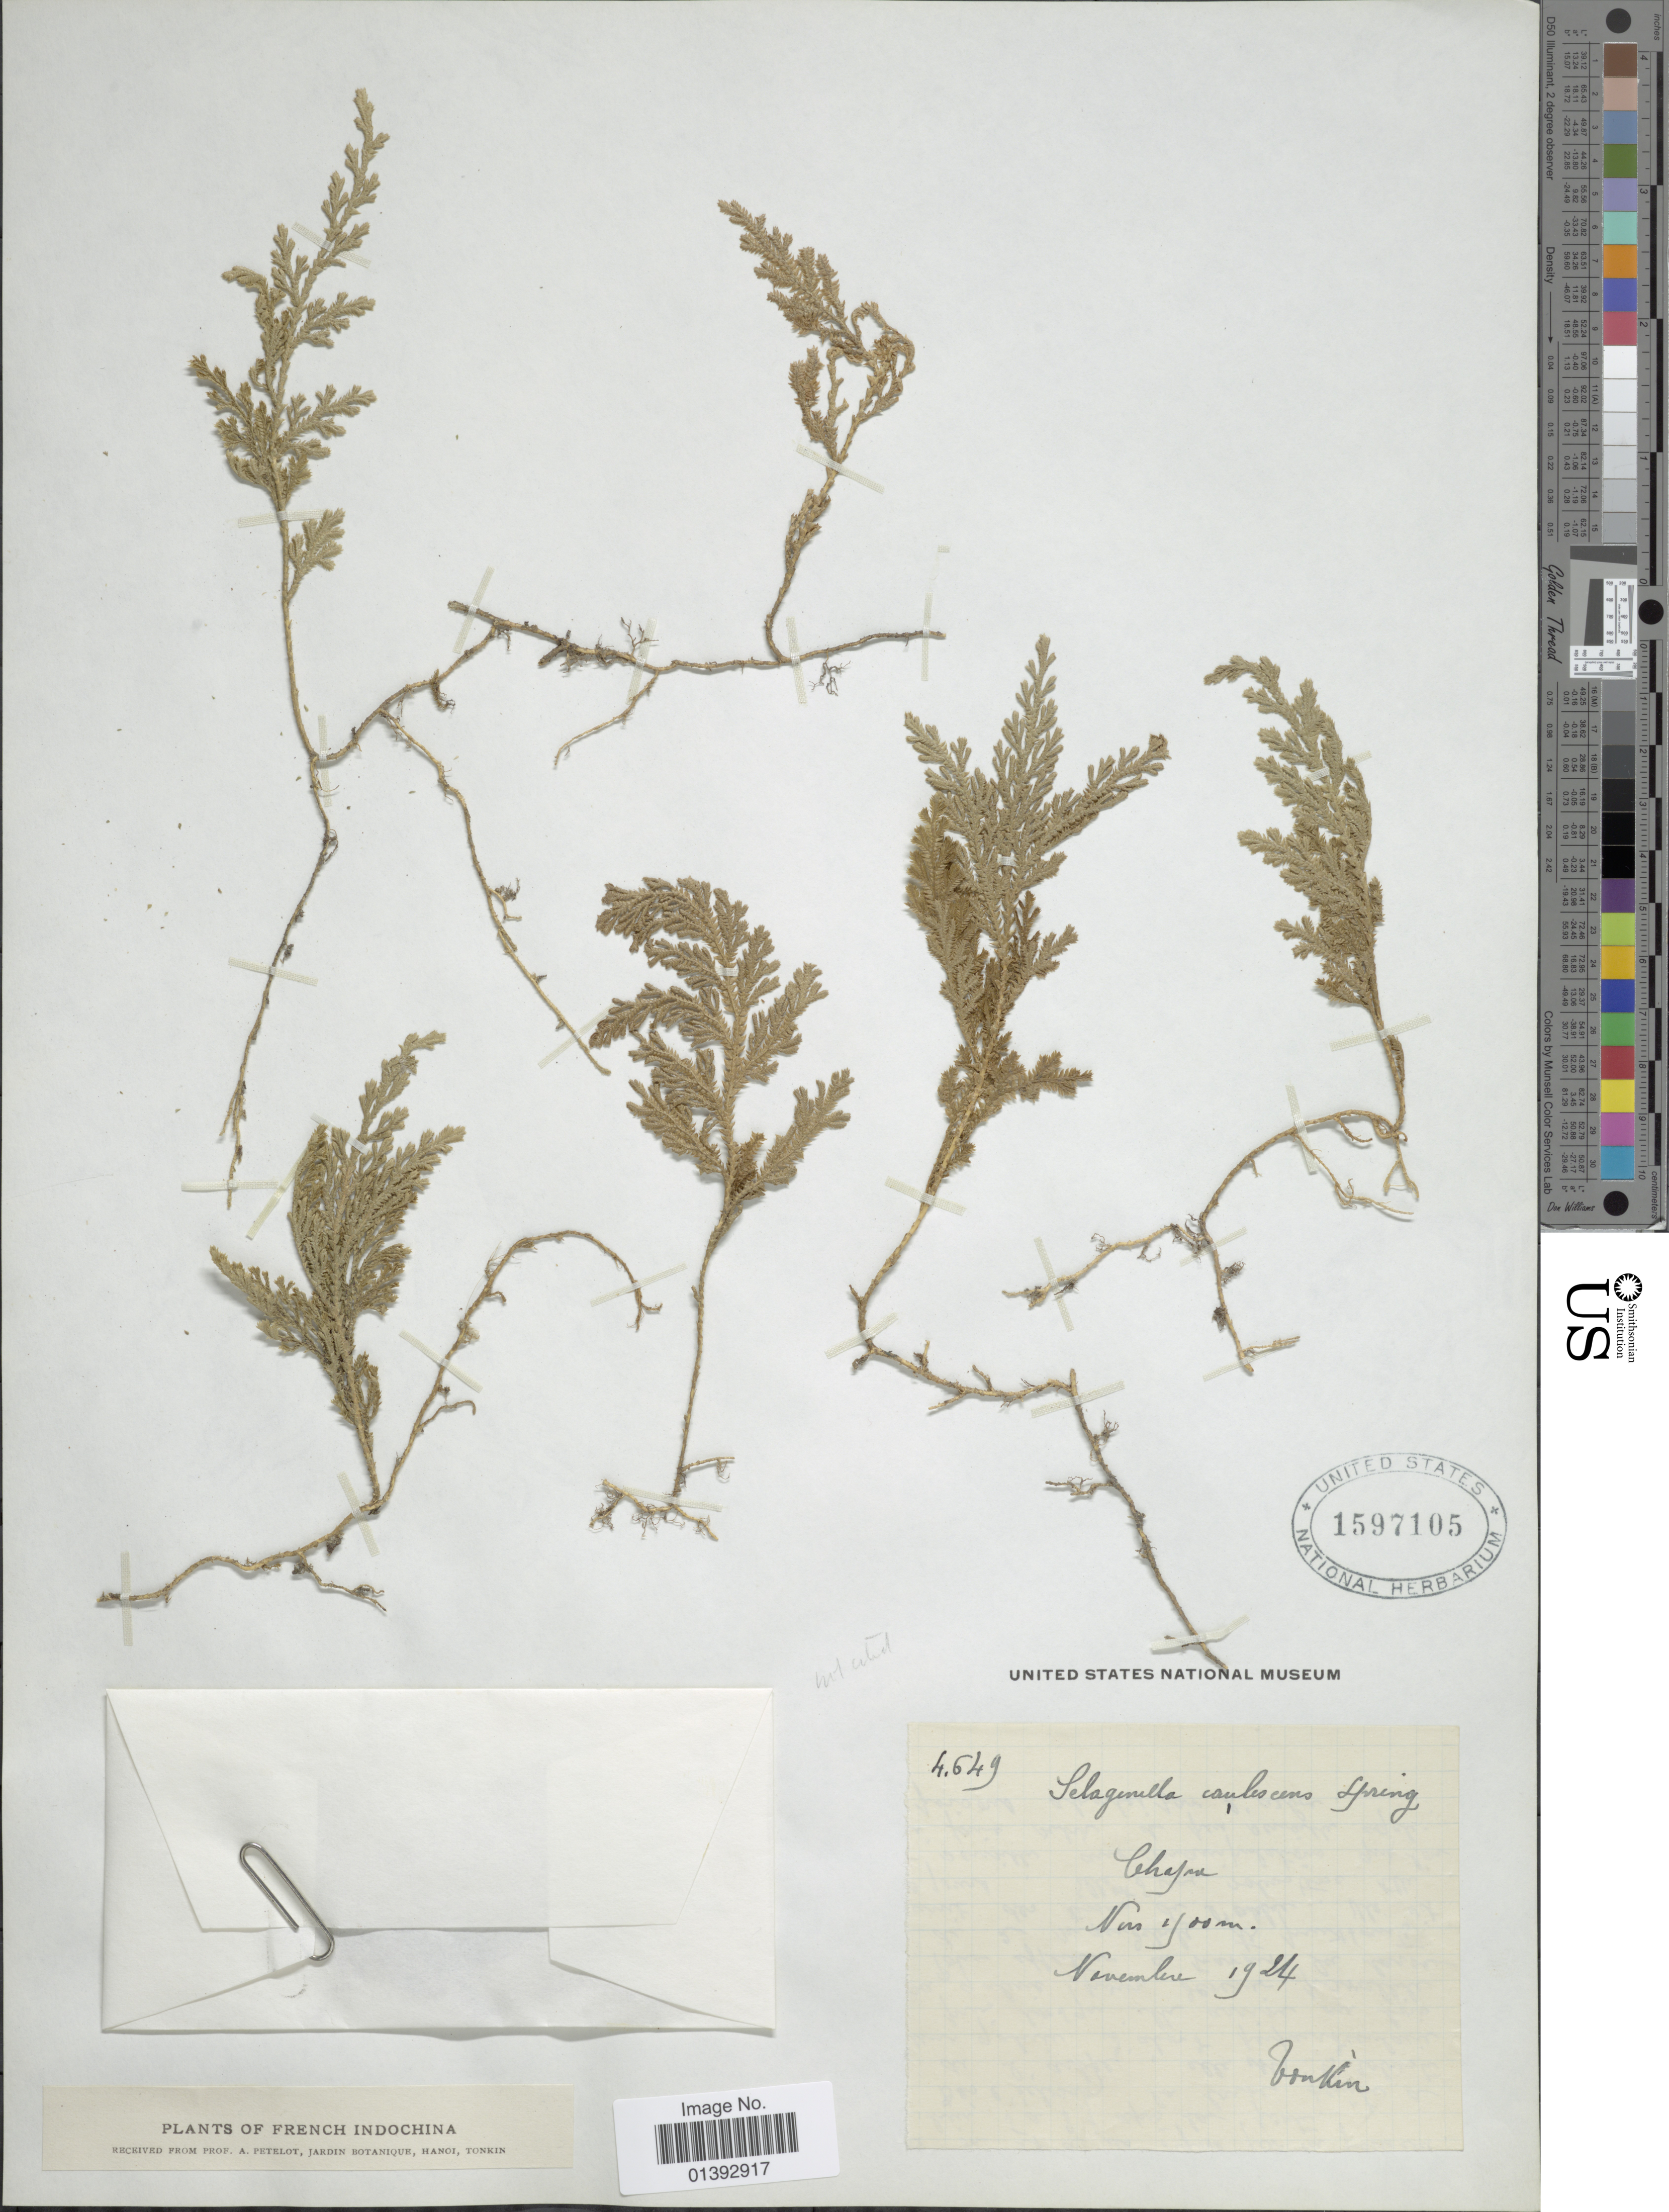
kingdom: Plantae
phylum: Tracheophyta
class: Lycopodiopsida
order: Selaginellales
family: Selaginellaceae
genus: Selaginella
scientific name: Selaginella involvens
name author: (Sw.) Spring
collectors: A. Petelot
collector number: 4649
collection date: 1924-11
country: Vietnam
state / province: Lao Cai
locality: Tonkin. Chapa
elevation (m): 1500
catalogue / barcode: US 1597105